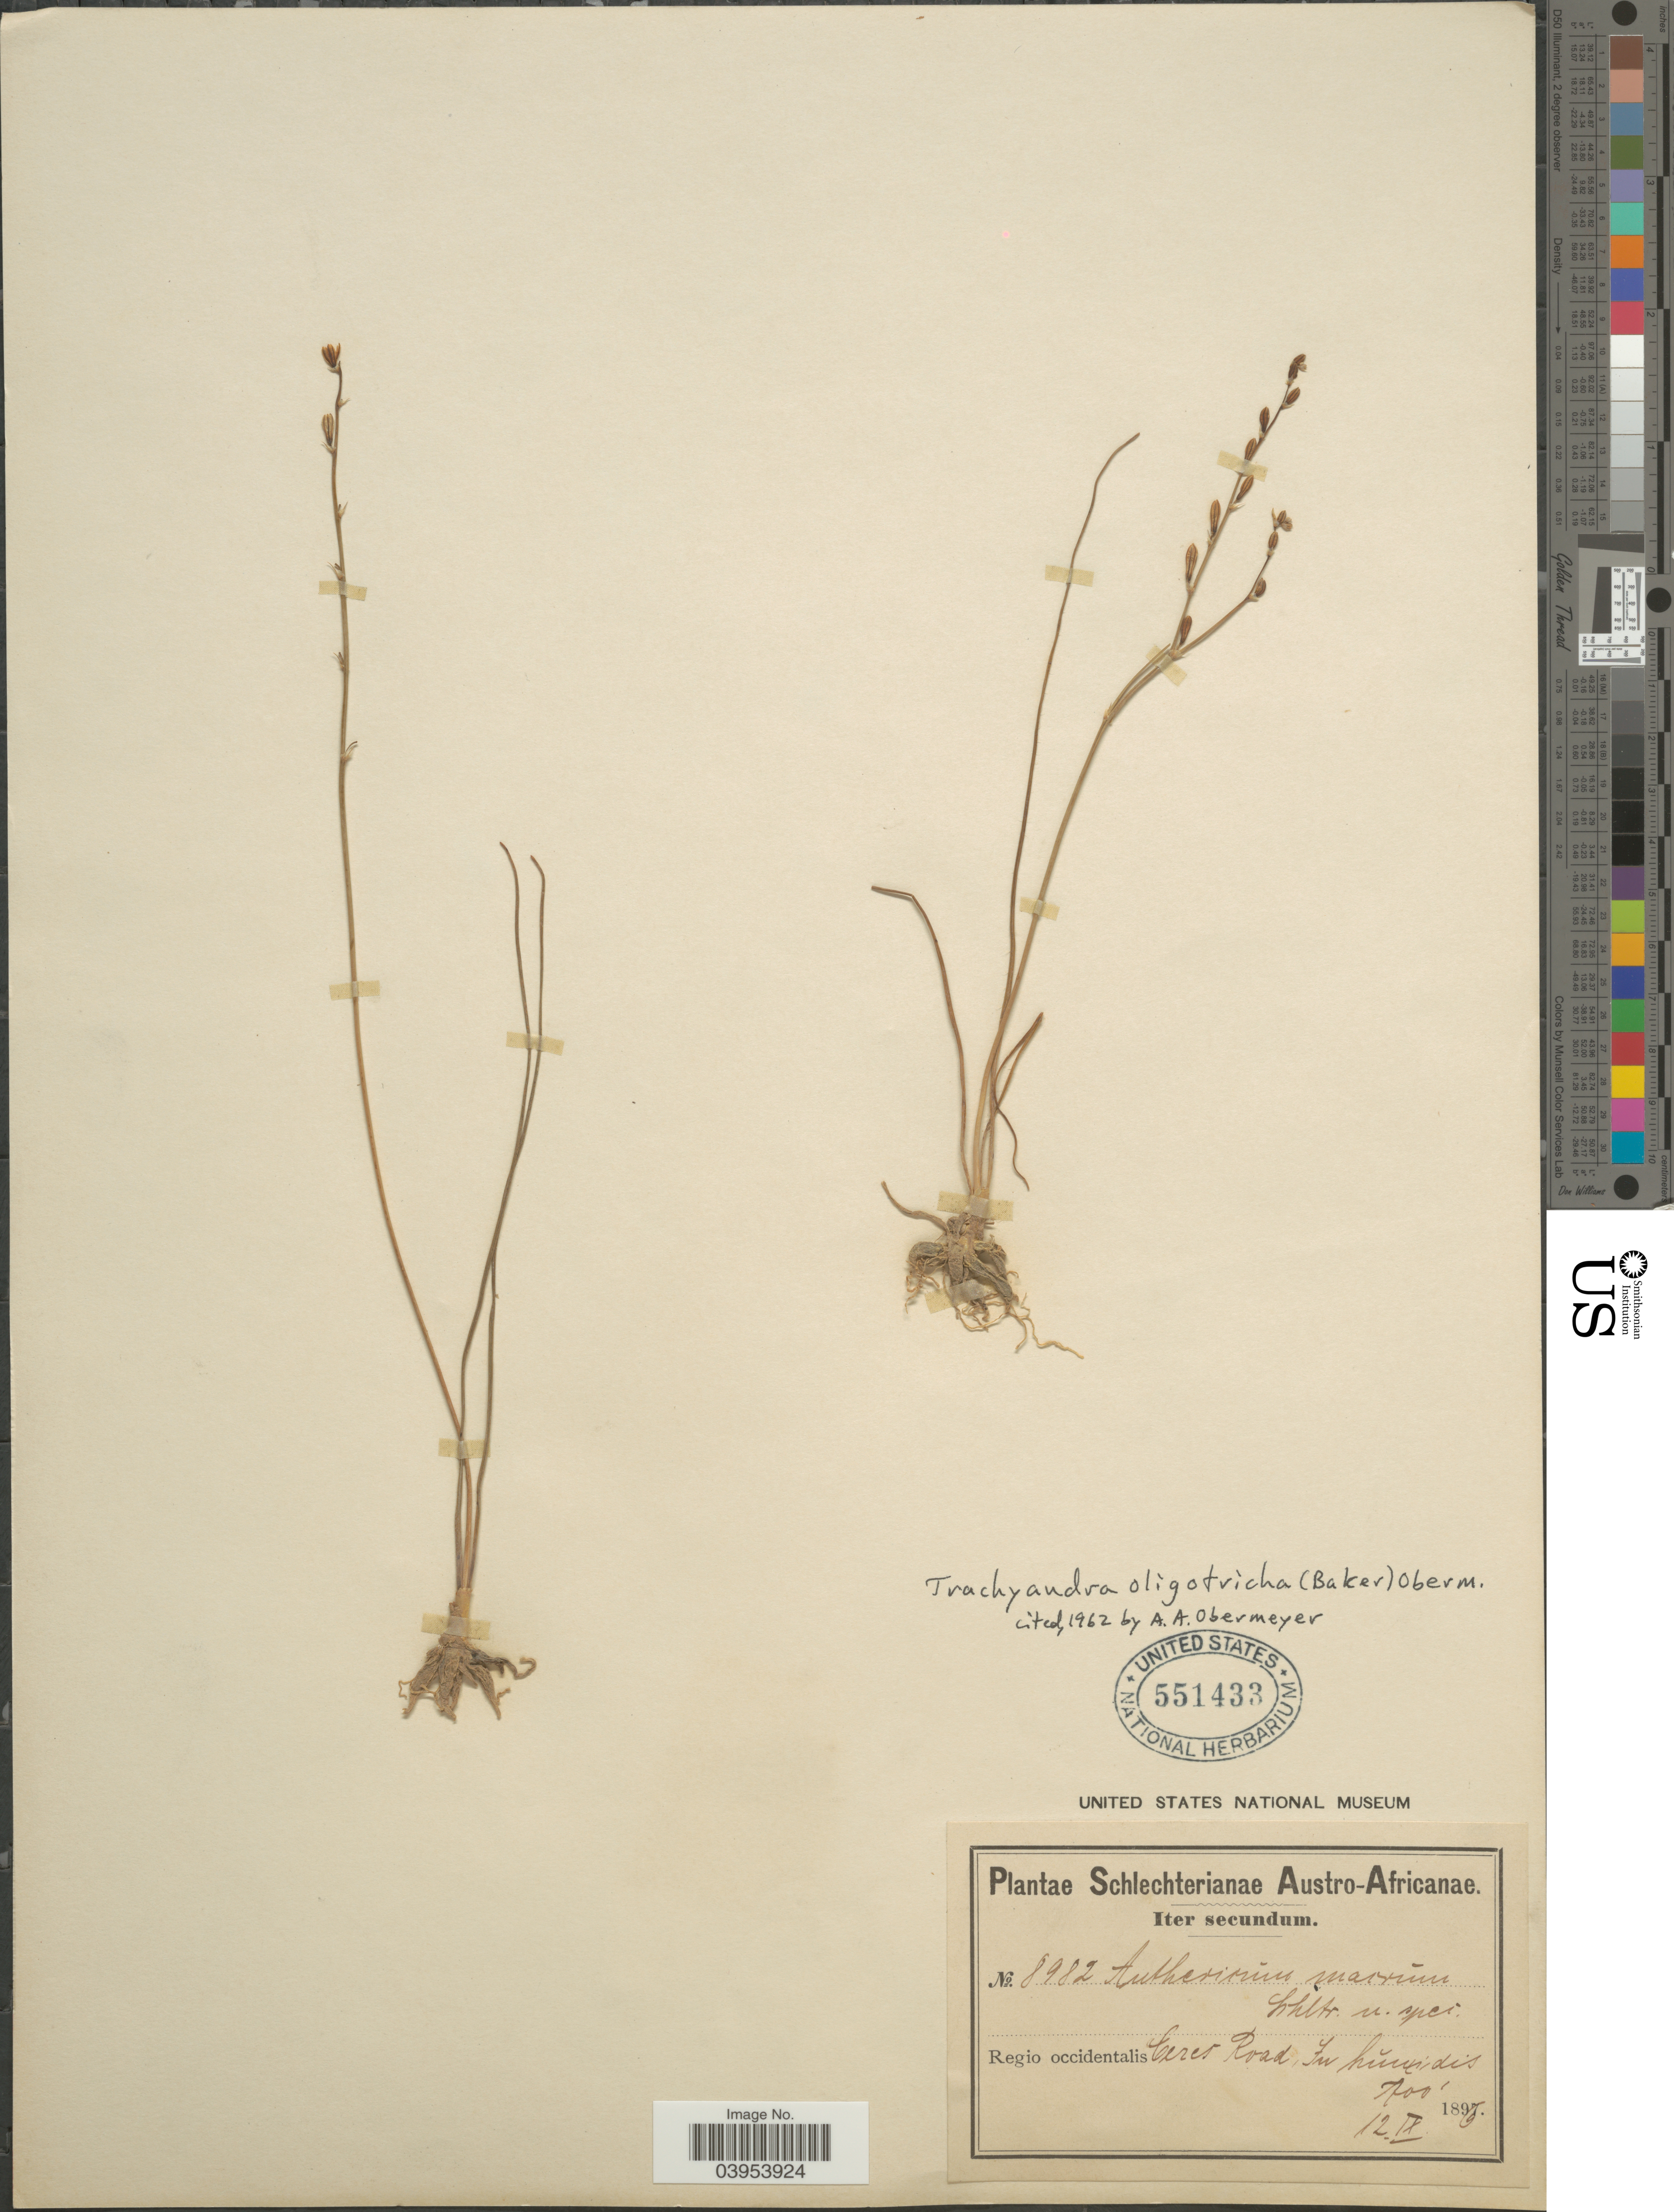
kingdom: Plantae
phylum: Tracheophyta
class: Liliopsida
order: Asparagales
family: Asphodelaceae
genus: Trachyandra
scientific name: Trachyandra oligotricha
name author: (Baker) Oberm.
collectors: Schlechter, --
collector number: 8982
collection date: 1896-09-12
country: South Africa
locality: Austro-Africanae. Regio occidentalis. Ceres Road.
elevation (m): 518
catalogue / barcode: US 551433